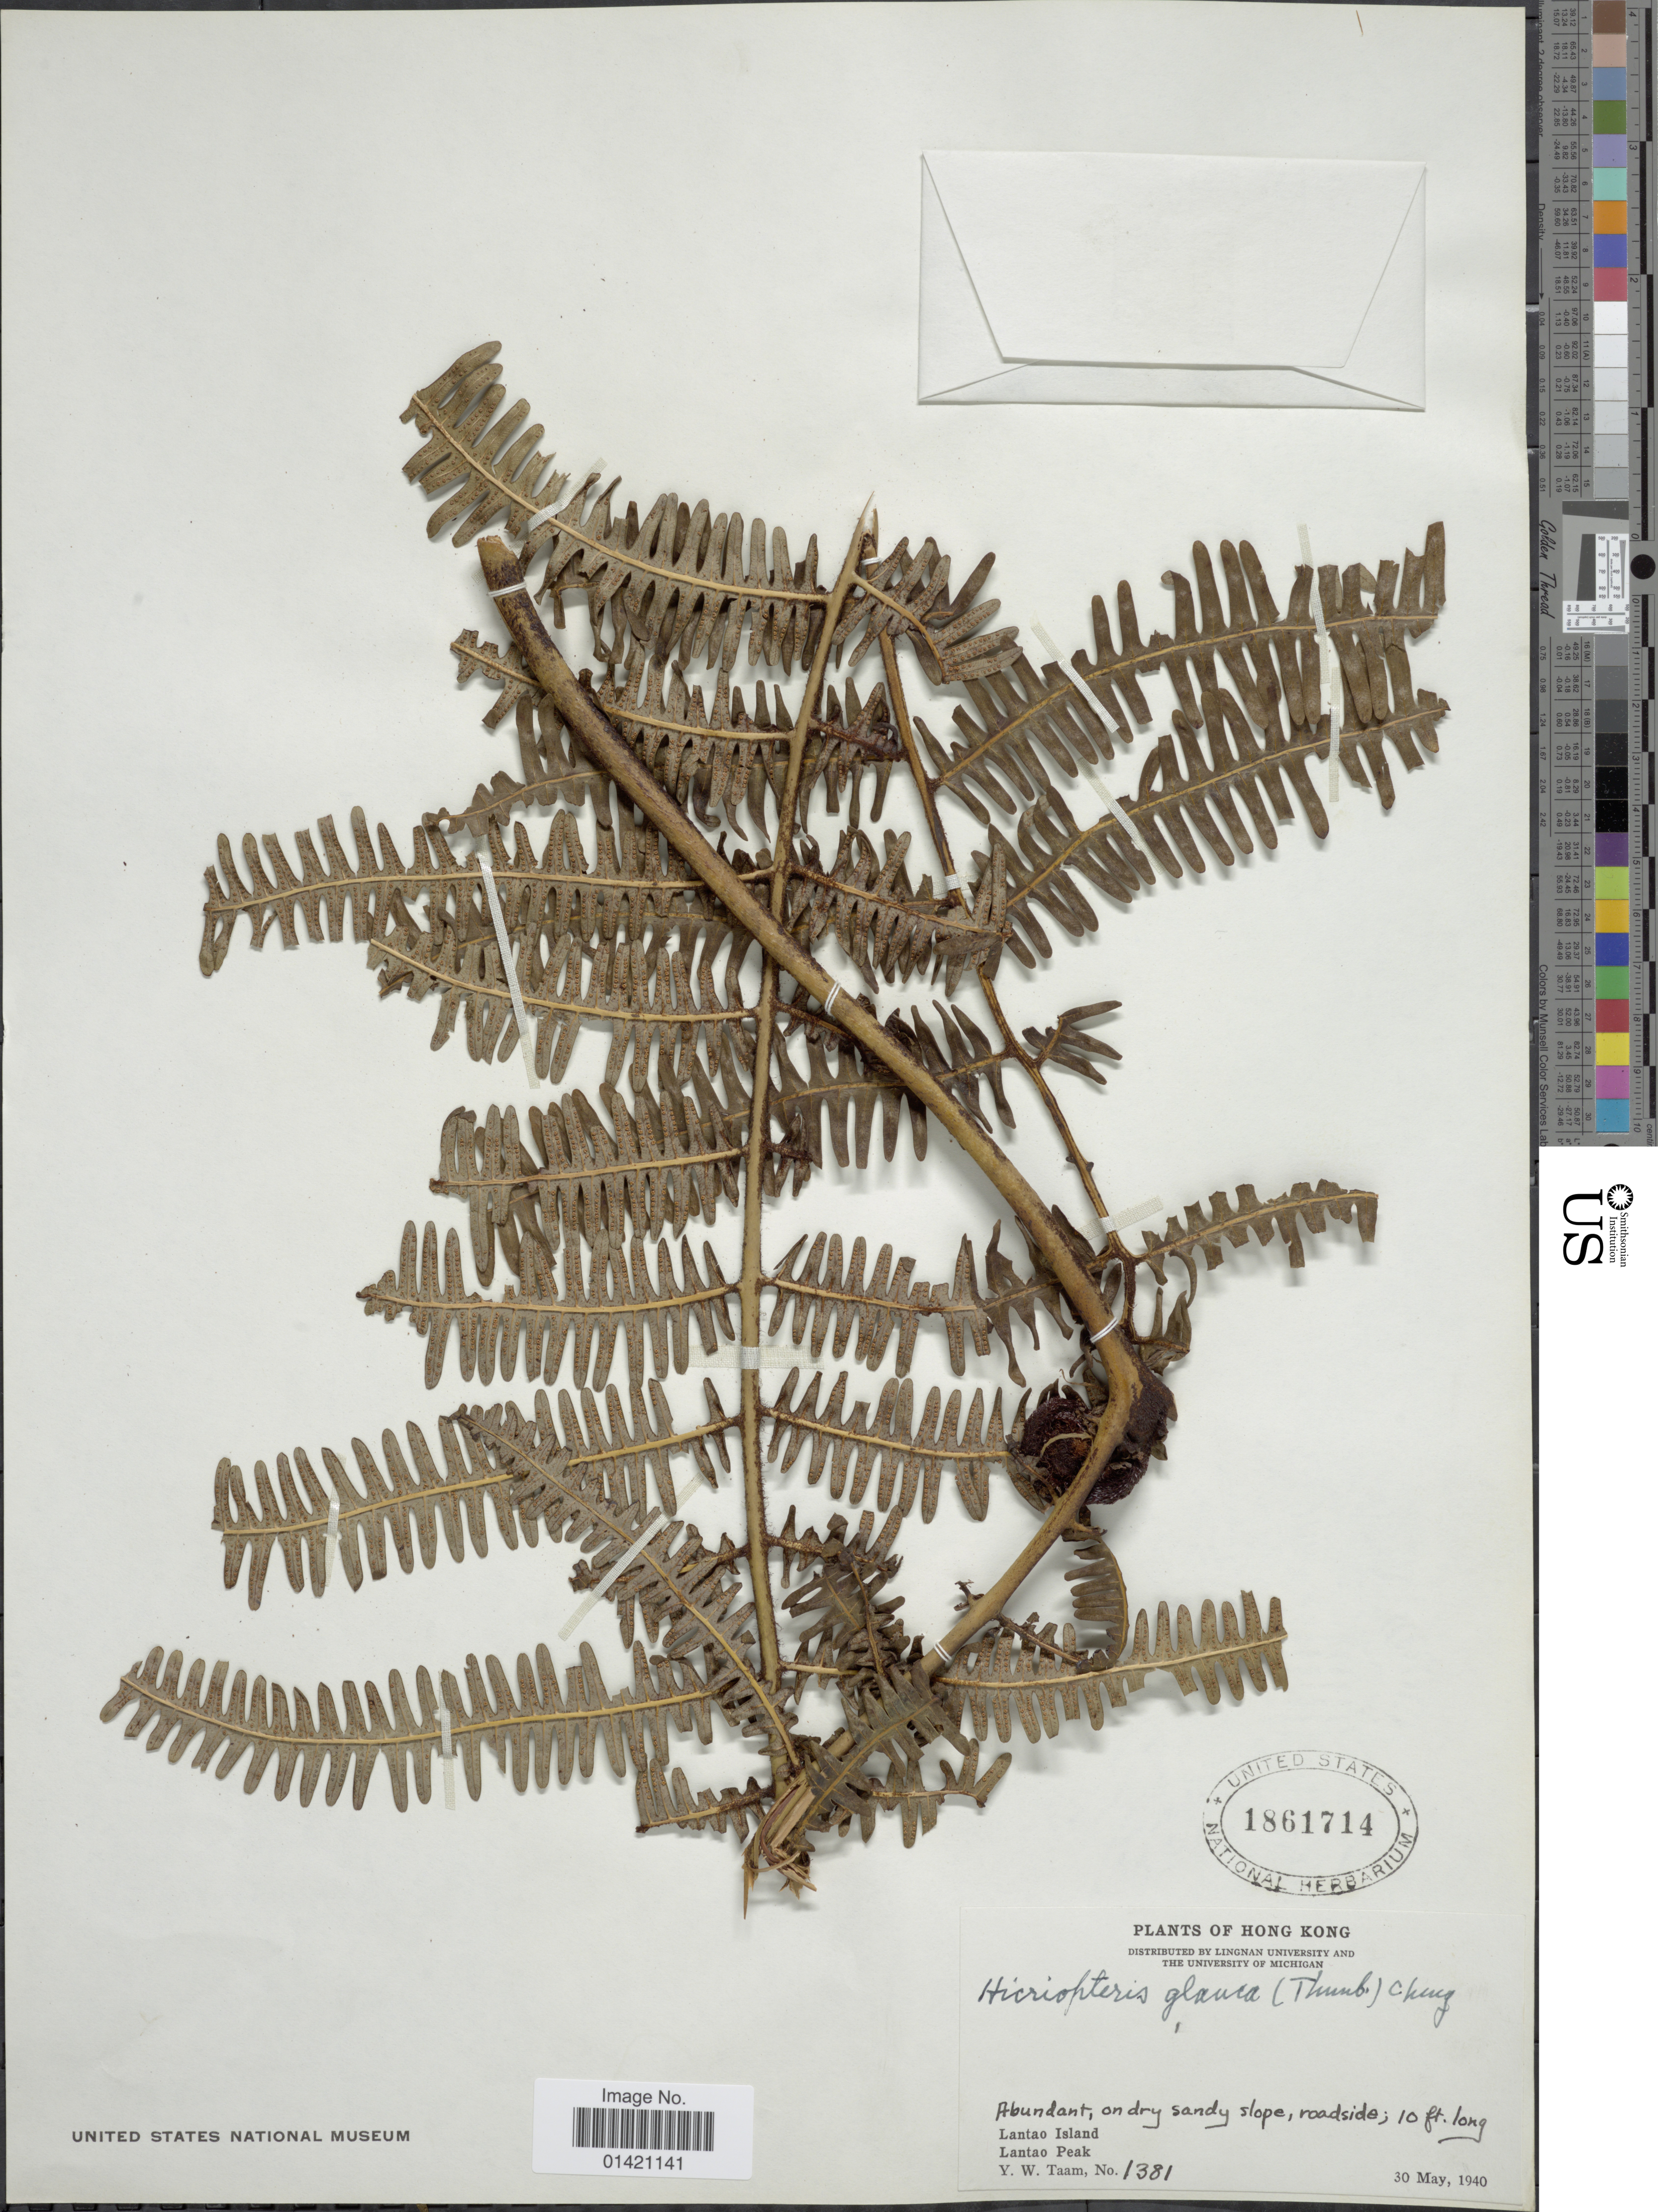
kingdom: Plantae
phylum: Tracheophyta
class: Polypodiopsida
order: Gleicheniales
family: Gleicheniaceae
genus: Diplopterygium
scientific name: Diplopterygium glaucum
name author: (Thunb. ex Houtt.) Nakai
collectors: Y. W. Taam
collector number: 1381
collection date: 1940-05-30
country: China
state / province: Hong Kong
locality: Lantao Island. Lantao Peak.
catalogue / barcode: US 1861714